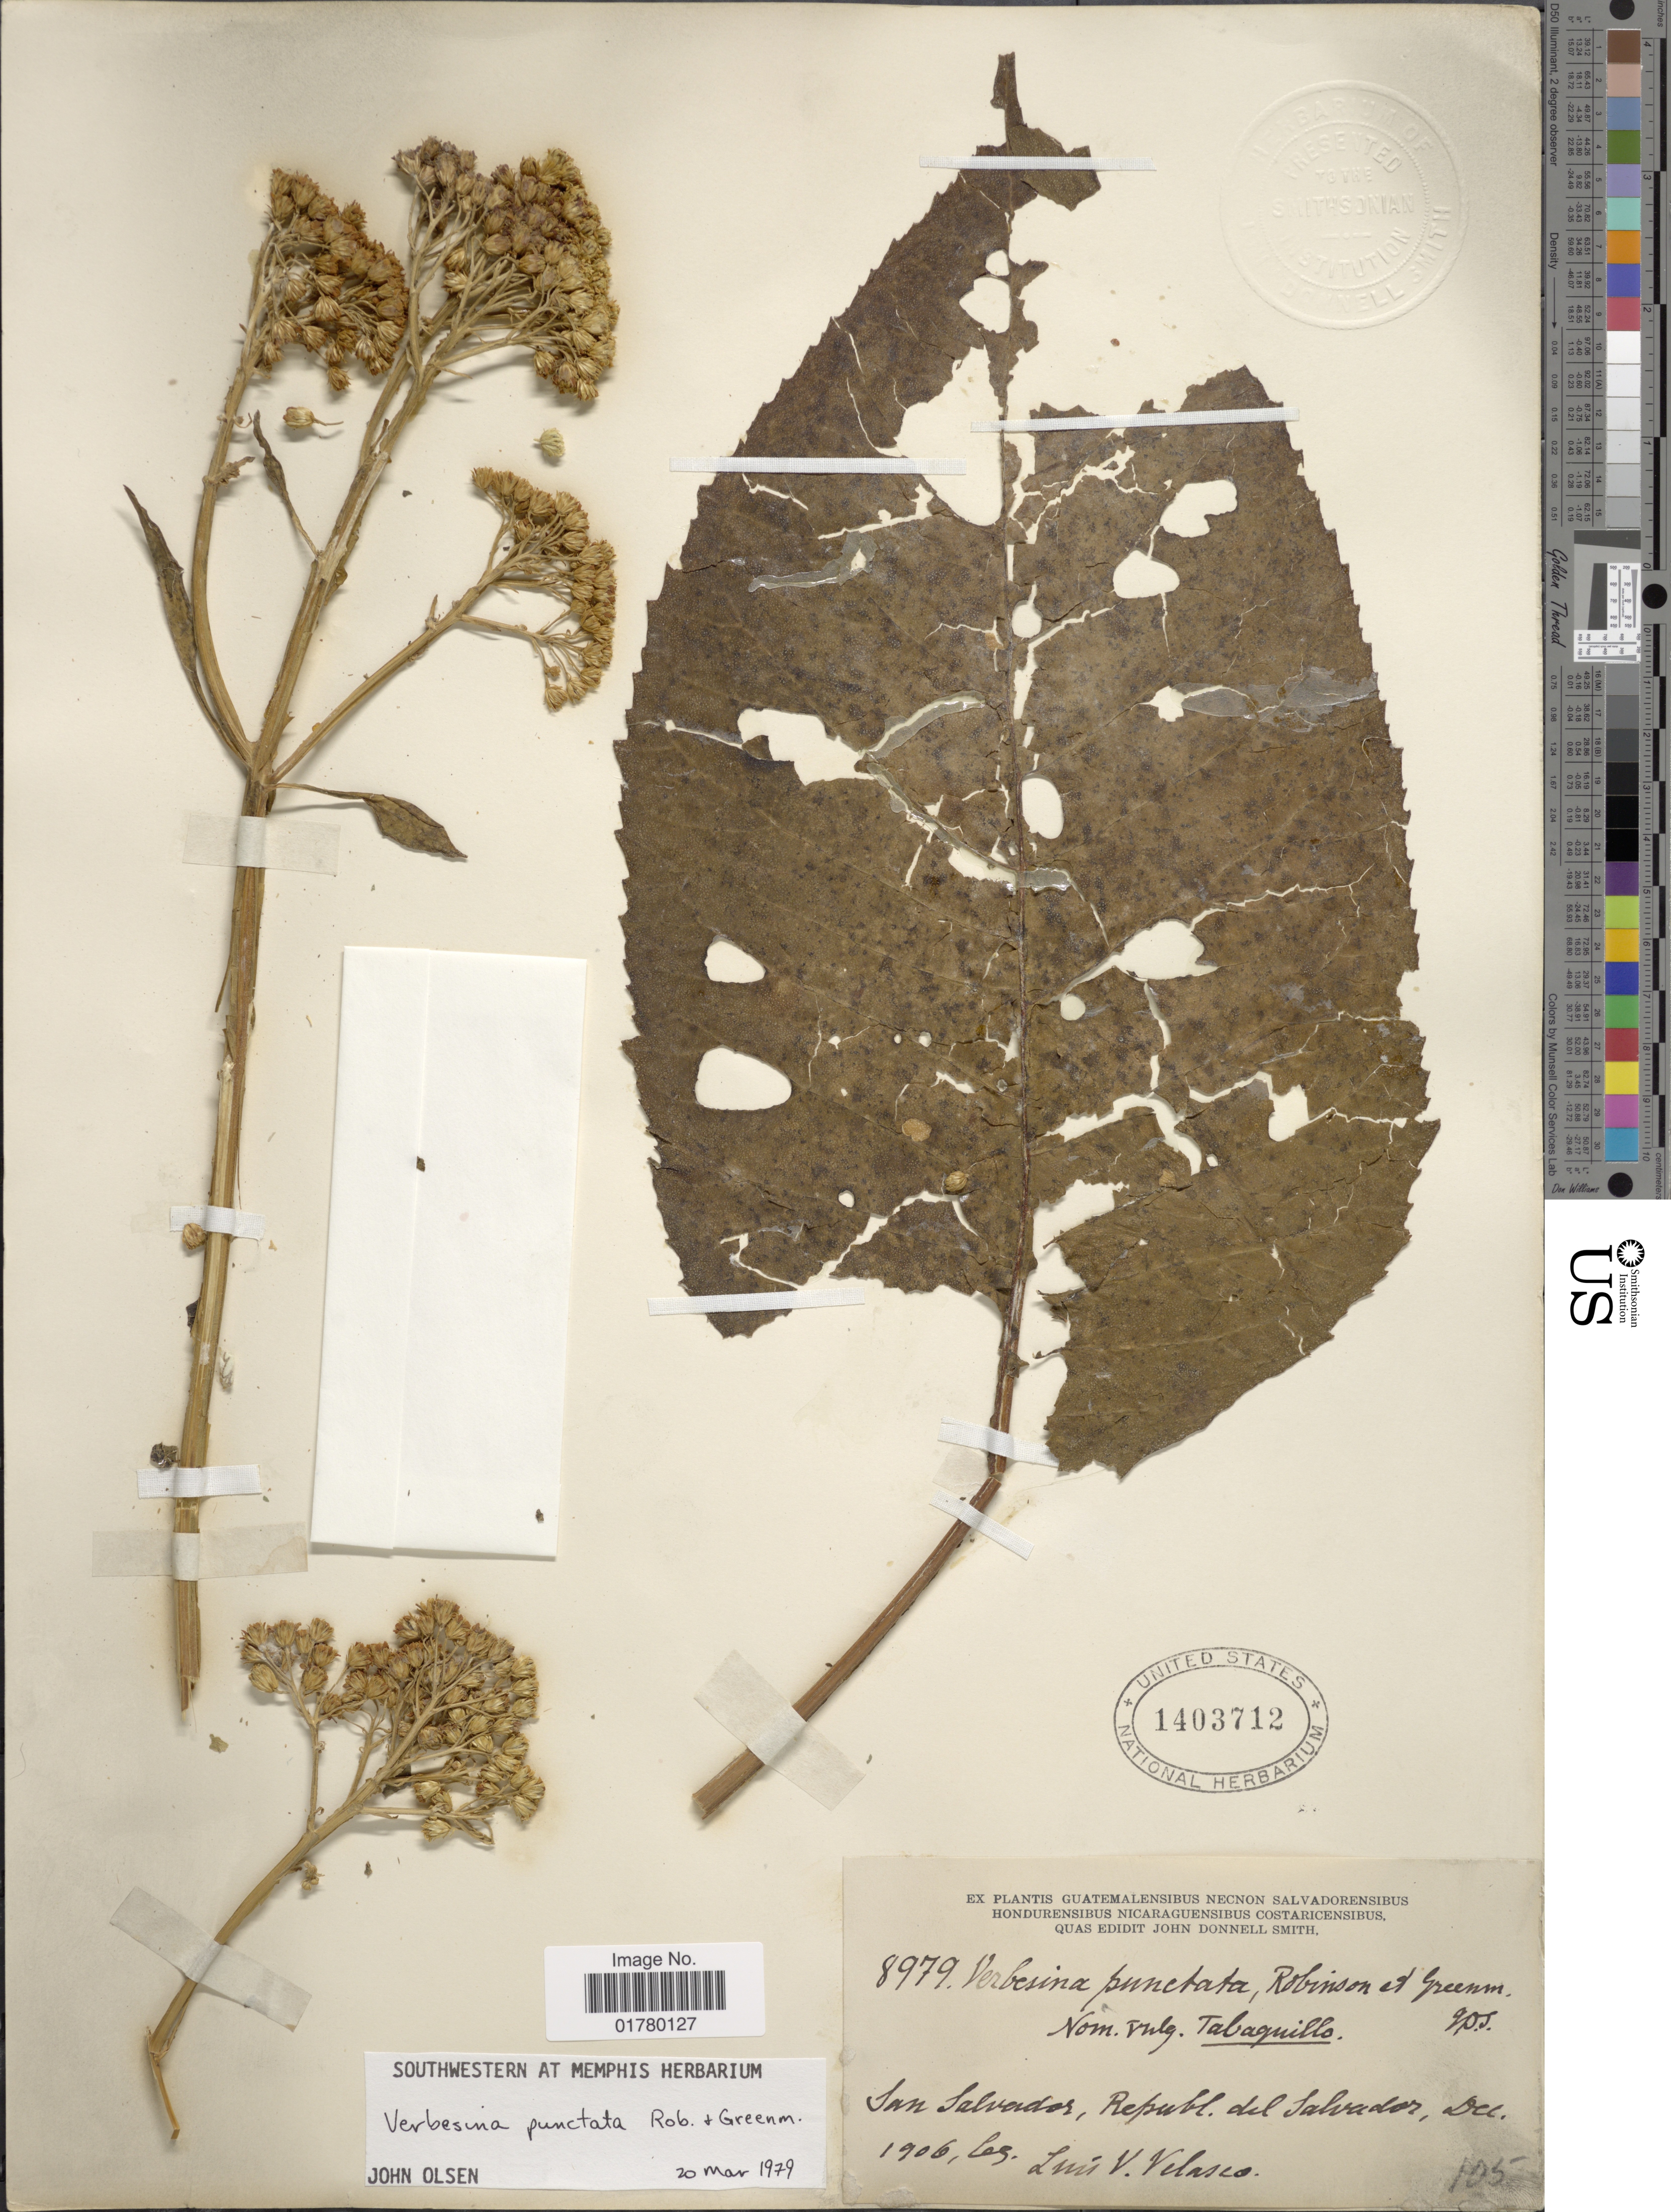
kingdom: Plantae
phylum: Tracheophyta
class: Magnoliopsida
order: Asterales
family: Asteraceae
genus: Verbesina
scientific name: Verbesina punctata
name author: B.L. Rob. & Greenm.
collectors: L. Velasco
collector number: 8979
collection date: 1906-12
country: El Salvador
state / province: San Salvador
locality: San Salvador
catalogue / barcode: US 1403712